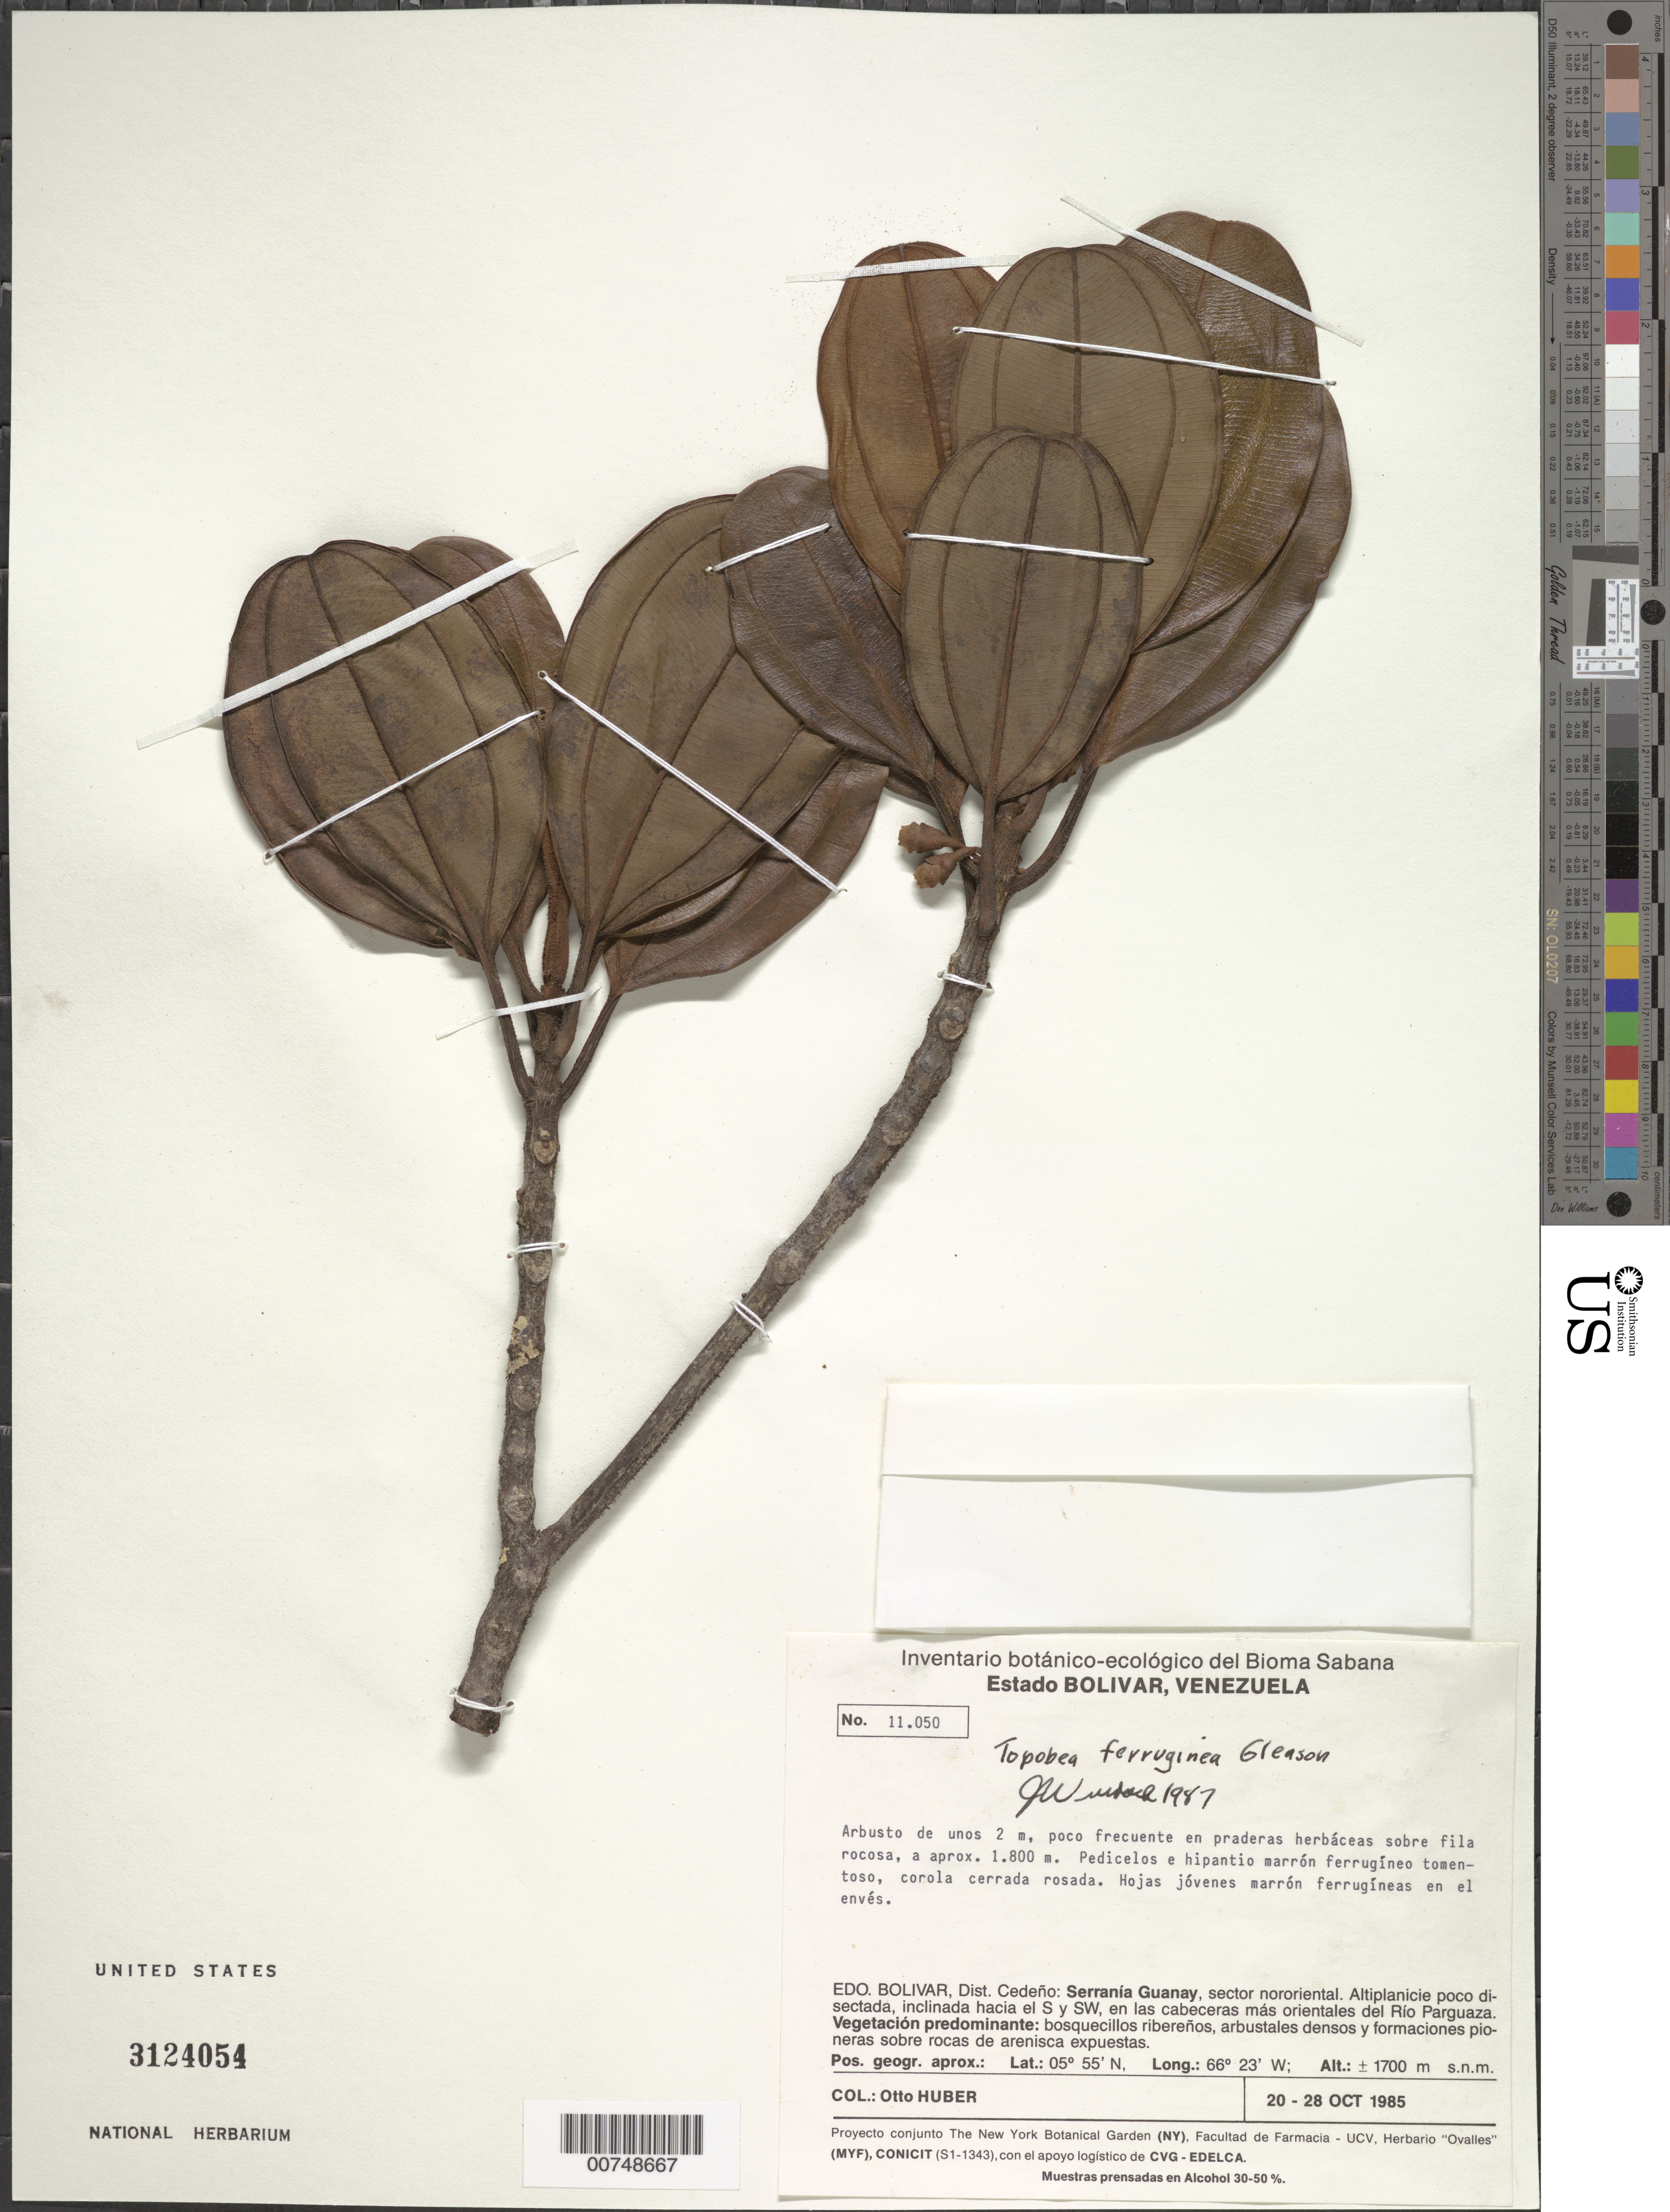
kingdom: Plantae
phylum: Tracheophyta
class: Magnoliopsida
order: Myrtales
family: Melastomataceae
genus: Topobea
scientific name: Topobea ferruginea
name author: Gleason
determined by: Wurdack, John J., (US), US (UNITED STATES)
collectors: O. Huber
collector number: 11050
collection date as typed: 20-Oct-85 to 28-Oct-85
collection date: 1985-10-20/1985-10-28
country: Venezuela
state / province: Bolívar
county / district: Cedeño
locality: Serrania Guanay, sector nororiental; orientales del Río Parguaza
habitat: Praderas herbaceas sobre fila rocosa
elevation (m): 1800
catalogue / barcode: US 3124054